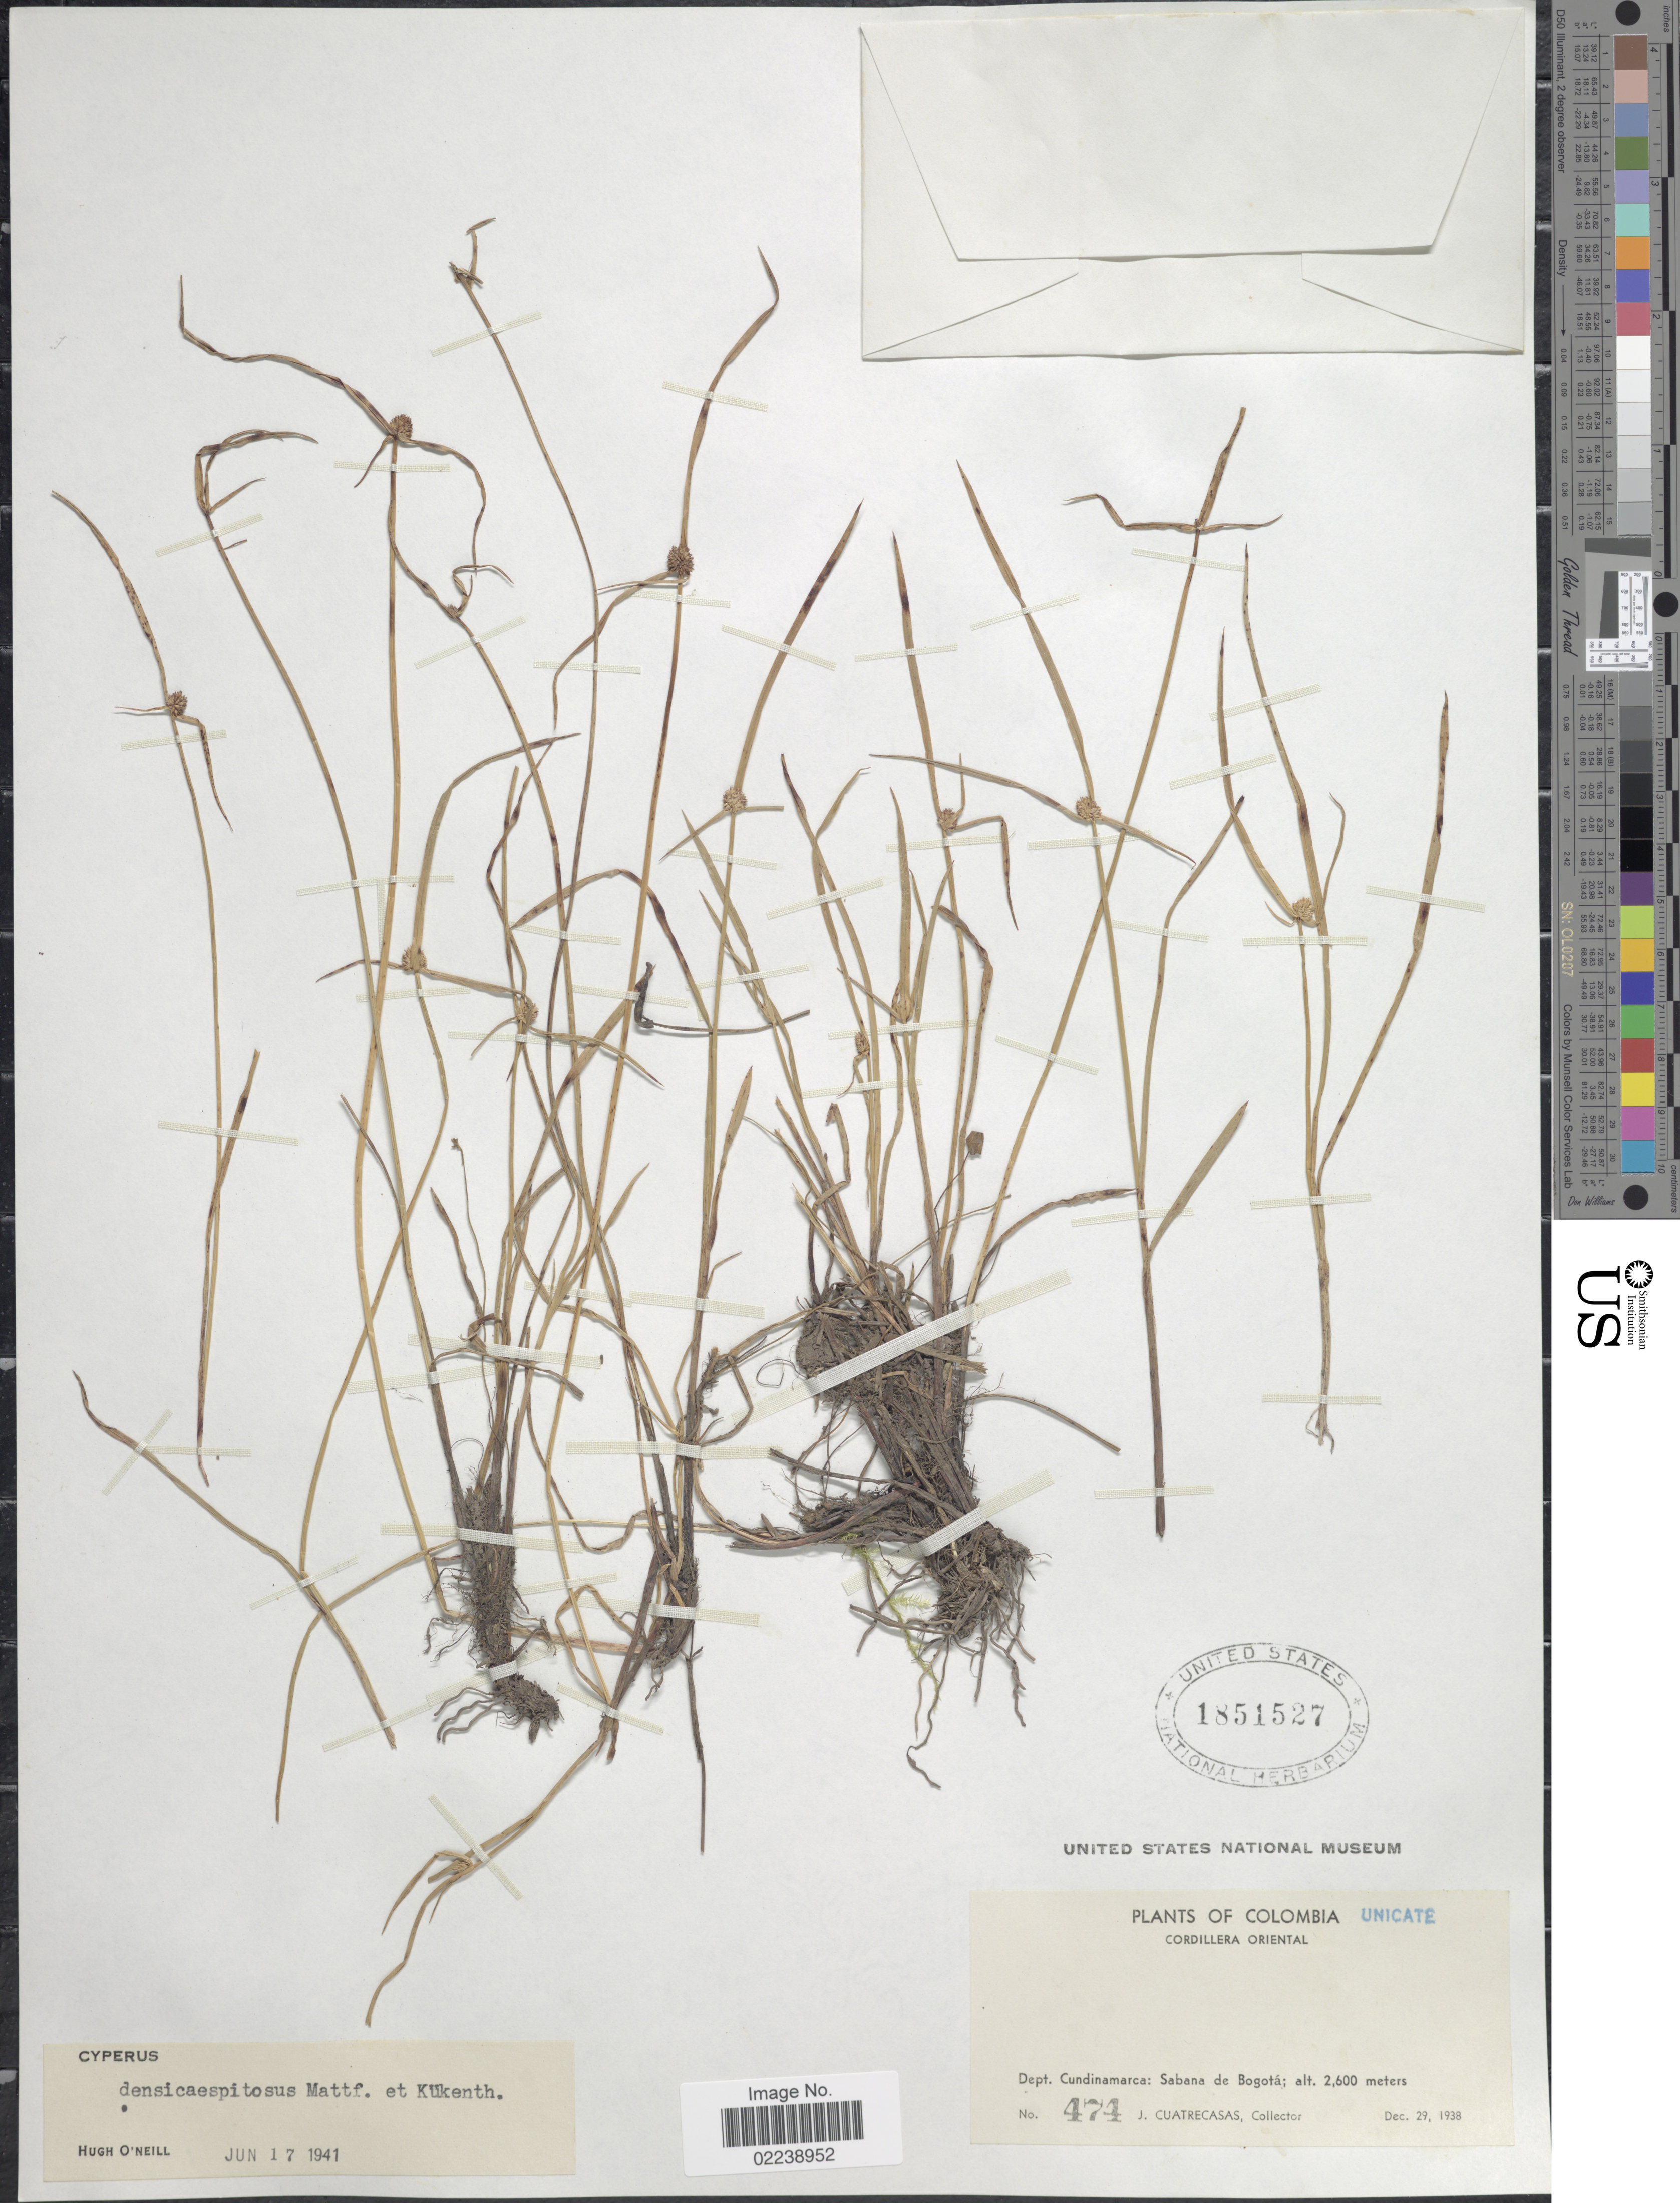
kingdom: Plantae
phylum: Tracheophyta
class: Liliopsida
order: Poales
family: Cyperaceae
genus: Cyperus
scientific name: Cyperus hortensis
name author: (Salzm. ex Steud.) Dorr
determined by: Strong, Mark T., (BOT), Smithsonian Institution - National Museum of Natural History (UNITED STATES)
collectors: J. Cuatrecasas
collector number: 474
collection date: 1938-12-29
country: Colombia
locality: Dept. Cundinamarca, Cordillera Oriental, Sabana de Bogota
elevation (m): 2600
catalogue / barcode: US 1851527